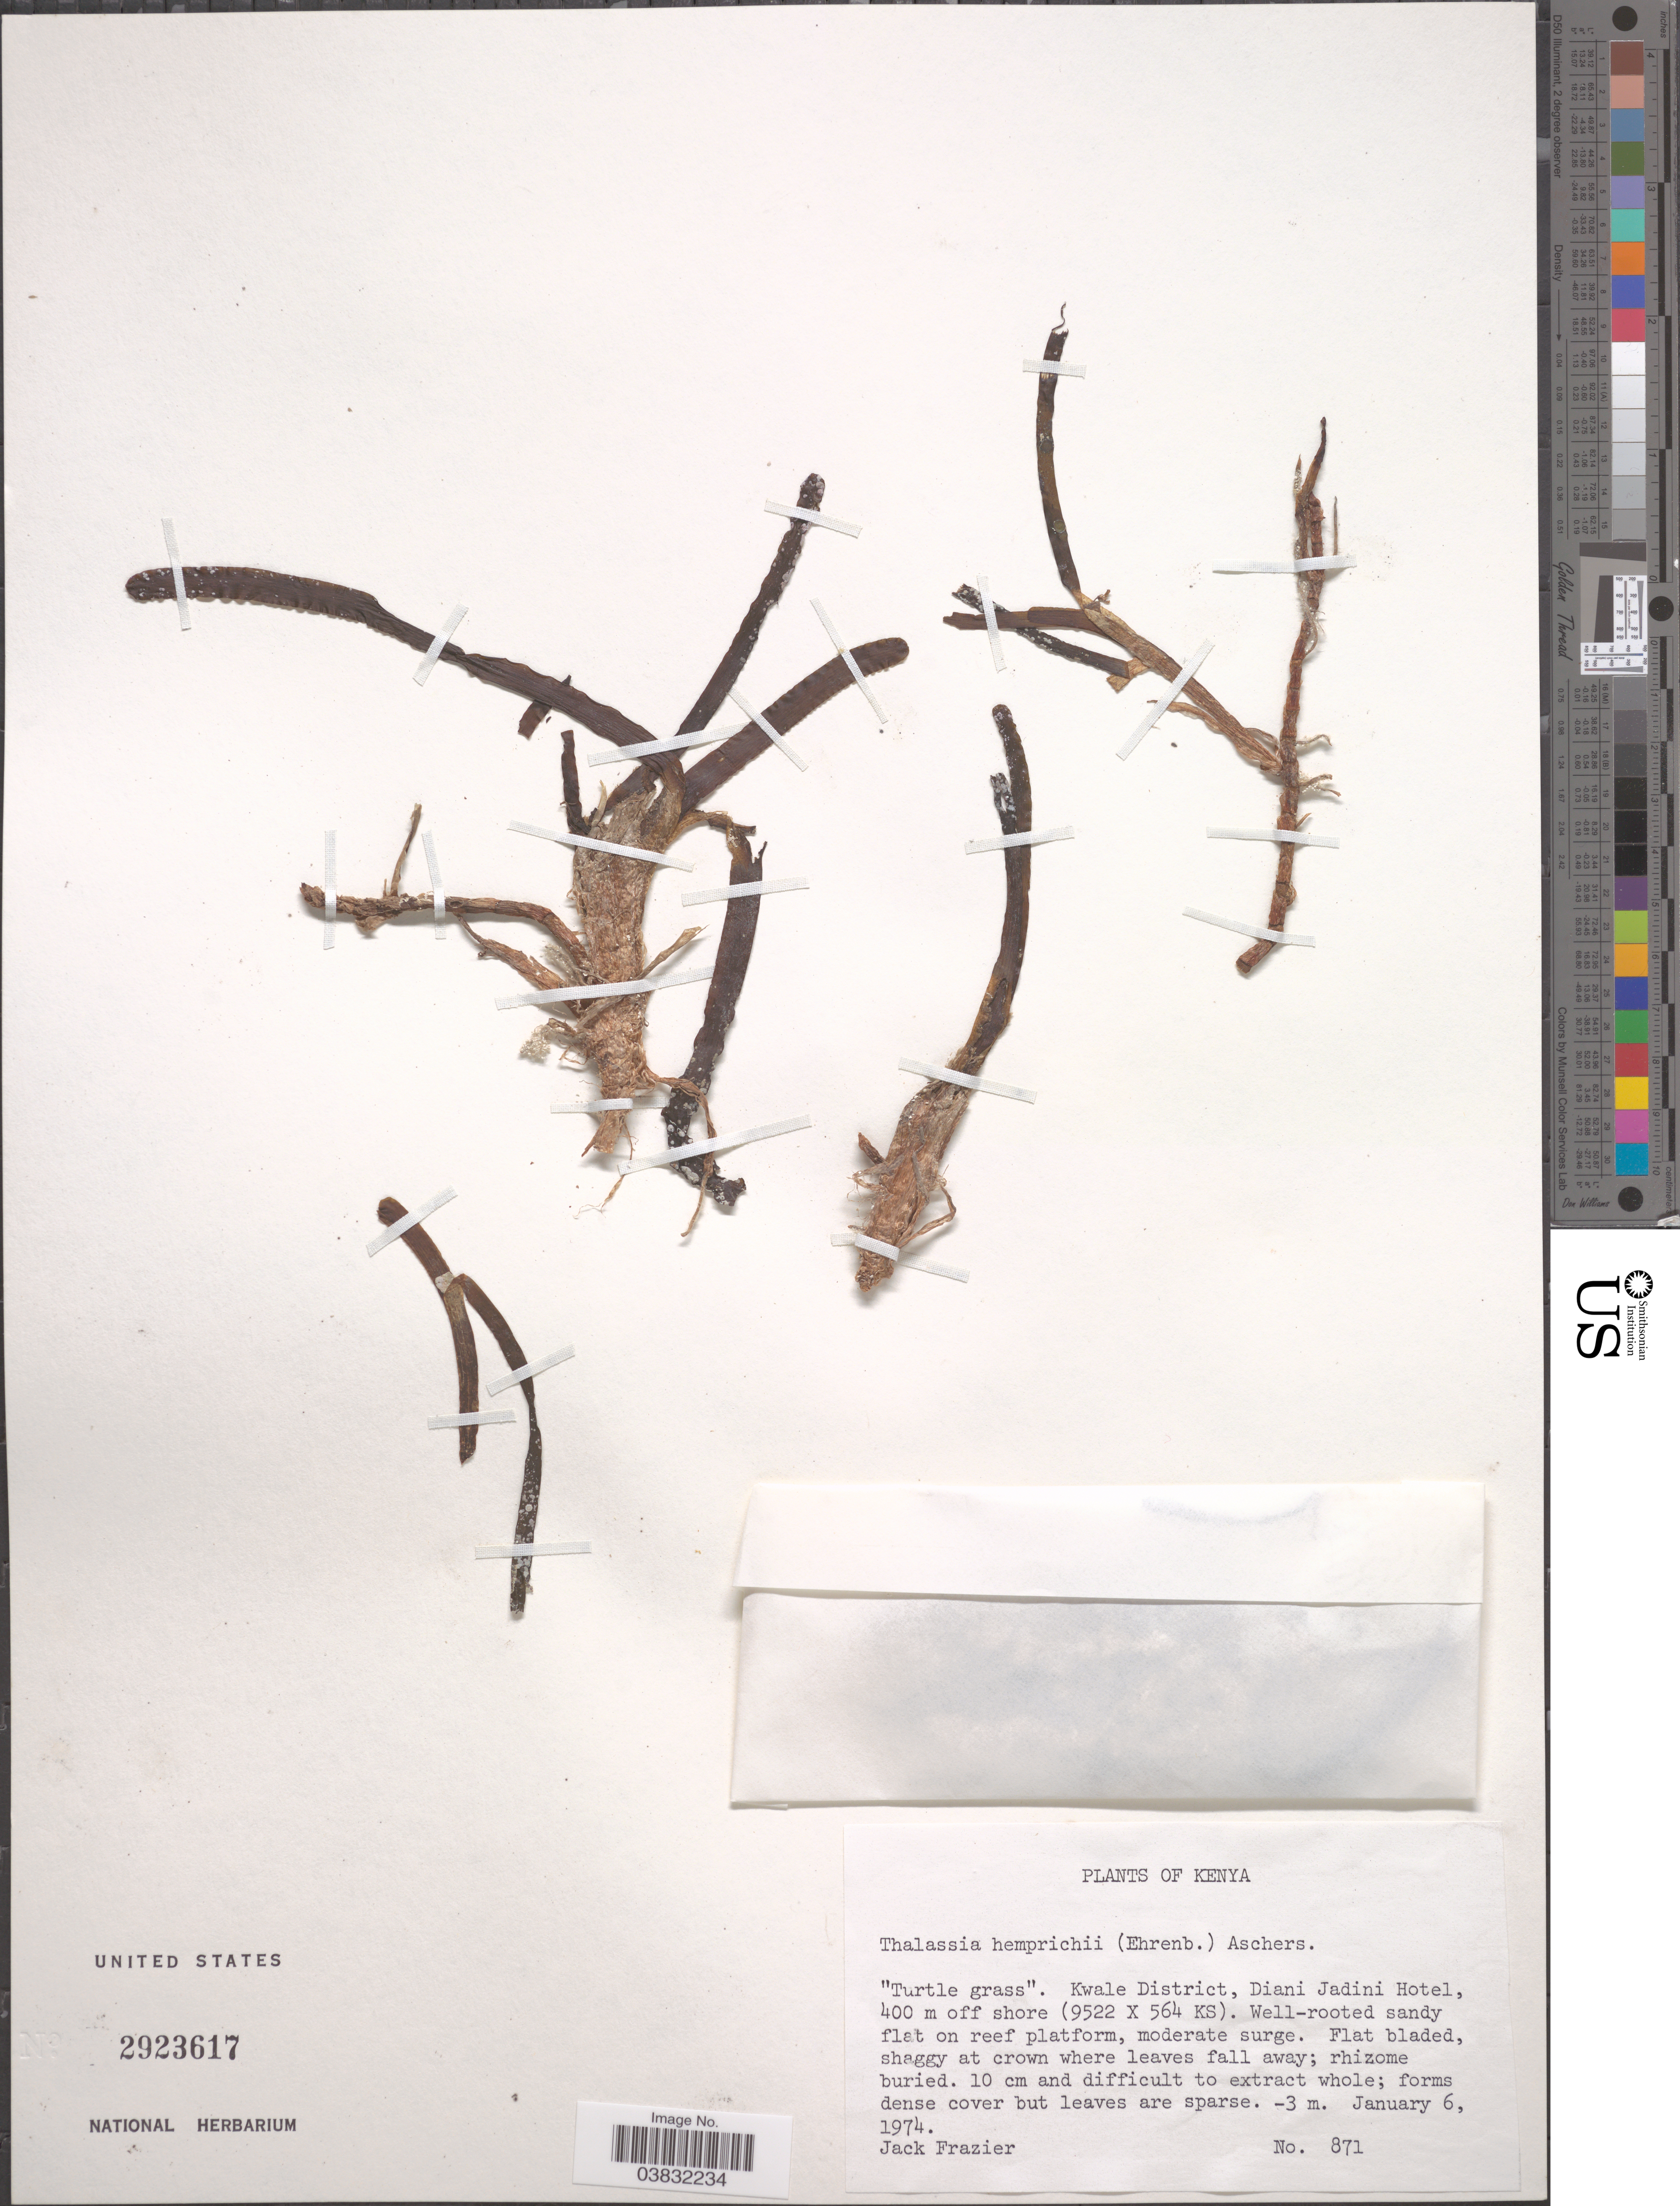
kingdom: Plantae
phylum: Tracheophyta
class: Liliopsida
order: Alismatales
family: Hydrocharitaceae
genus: Thalassia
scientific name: Thalassia hemprichii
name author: Asch.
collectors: J. Frazier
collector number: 871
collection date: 1974-01-06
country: Kenya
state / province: Kwale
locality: Kwale District, Diani Jadini Hotel, off shore (9522 [Foreign script] 564 KS).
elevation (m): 400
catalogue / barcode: US 2923617